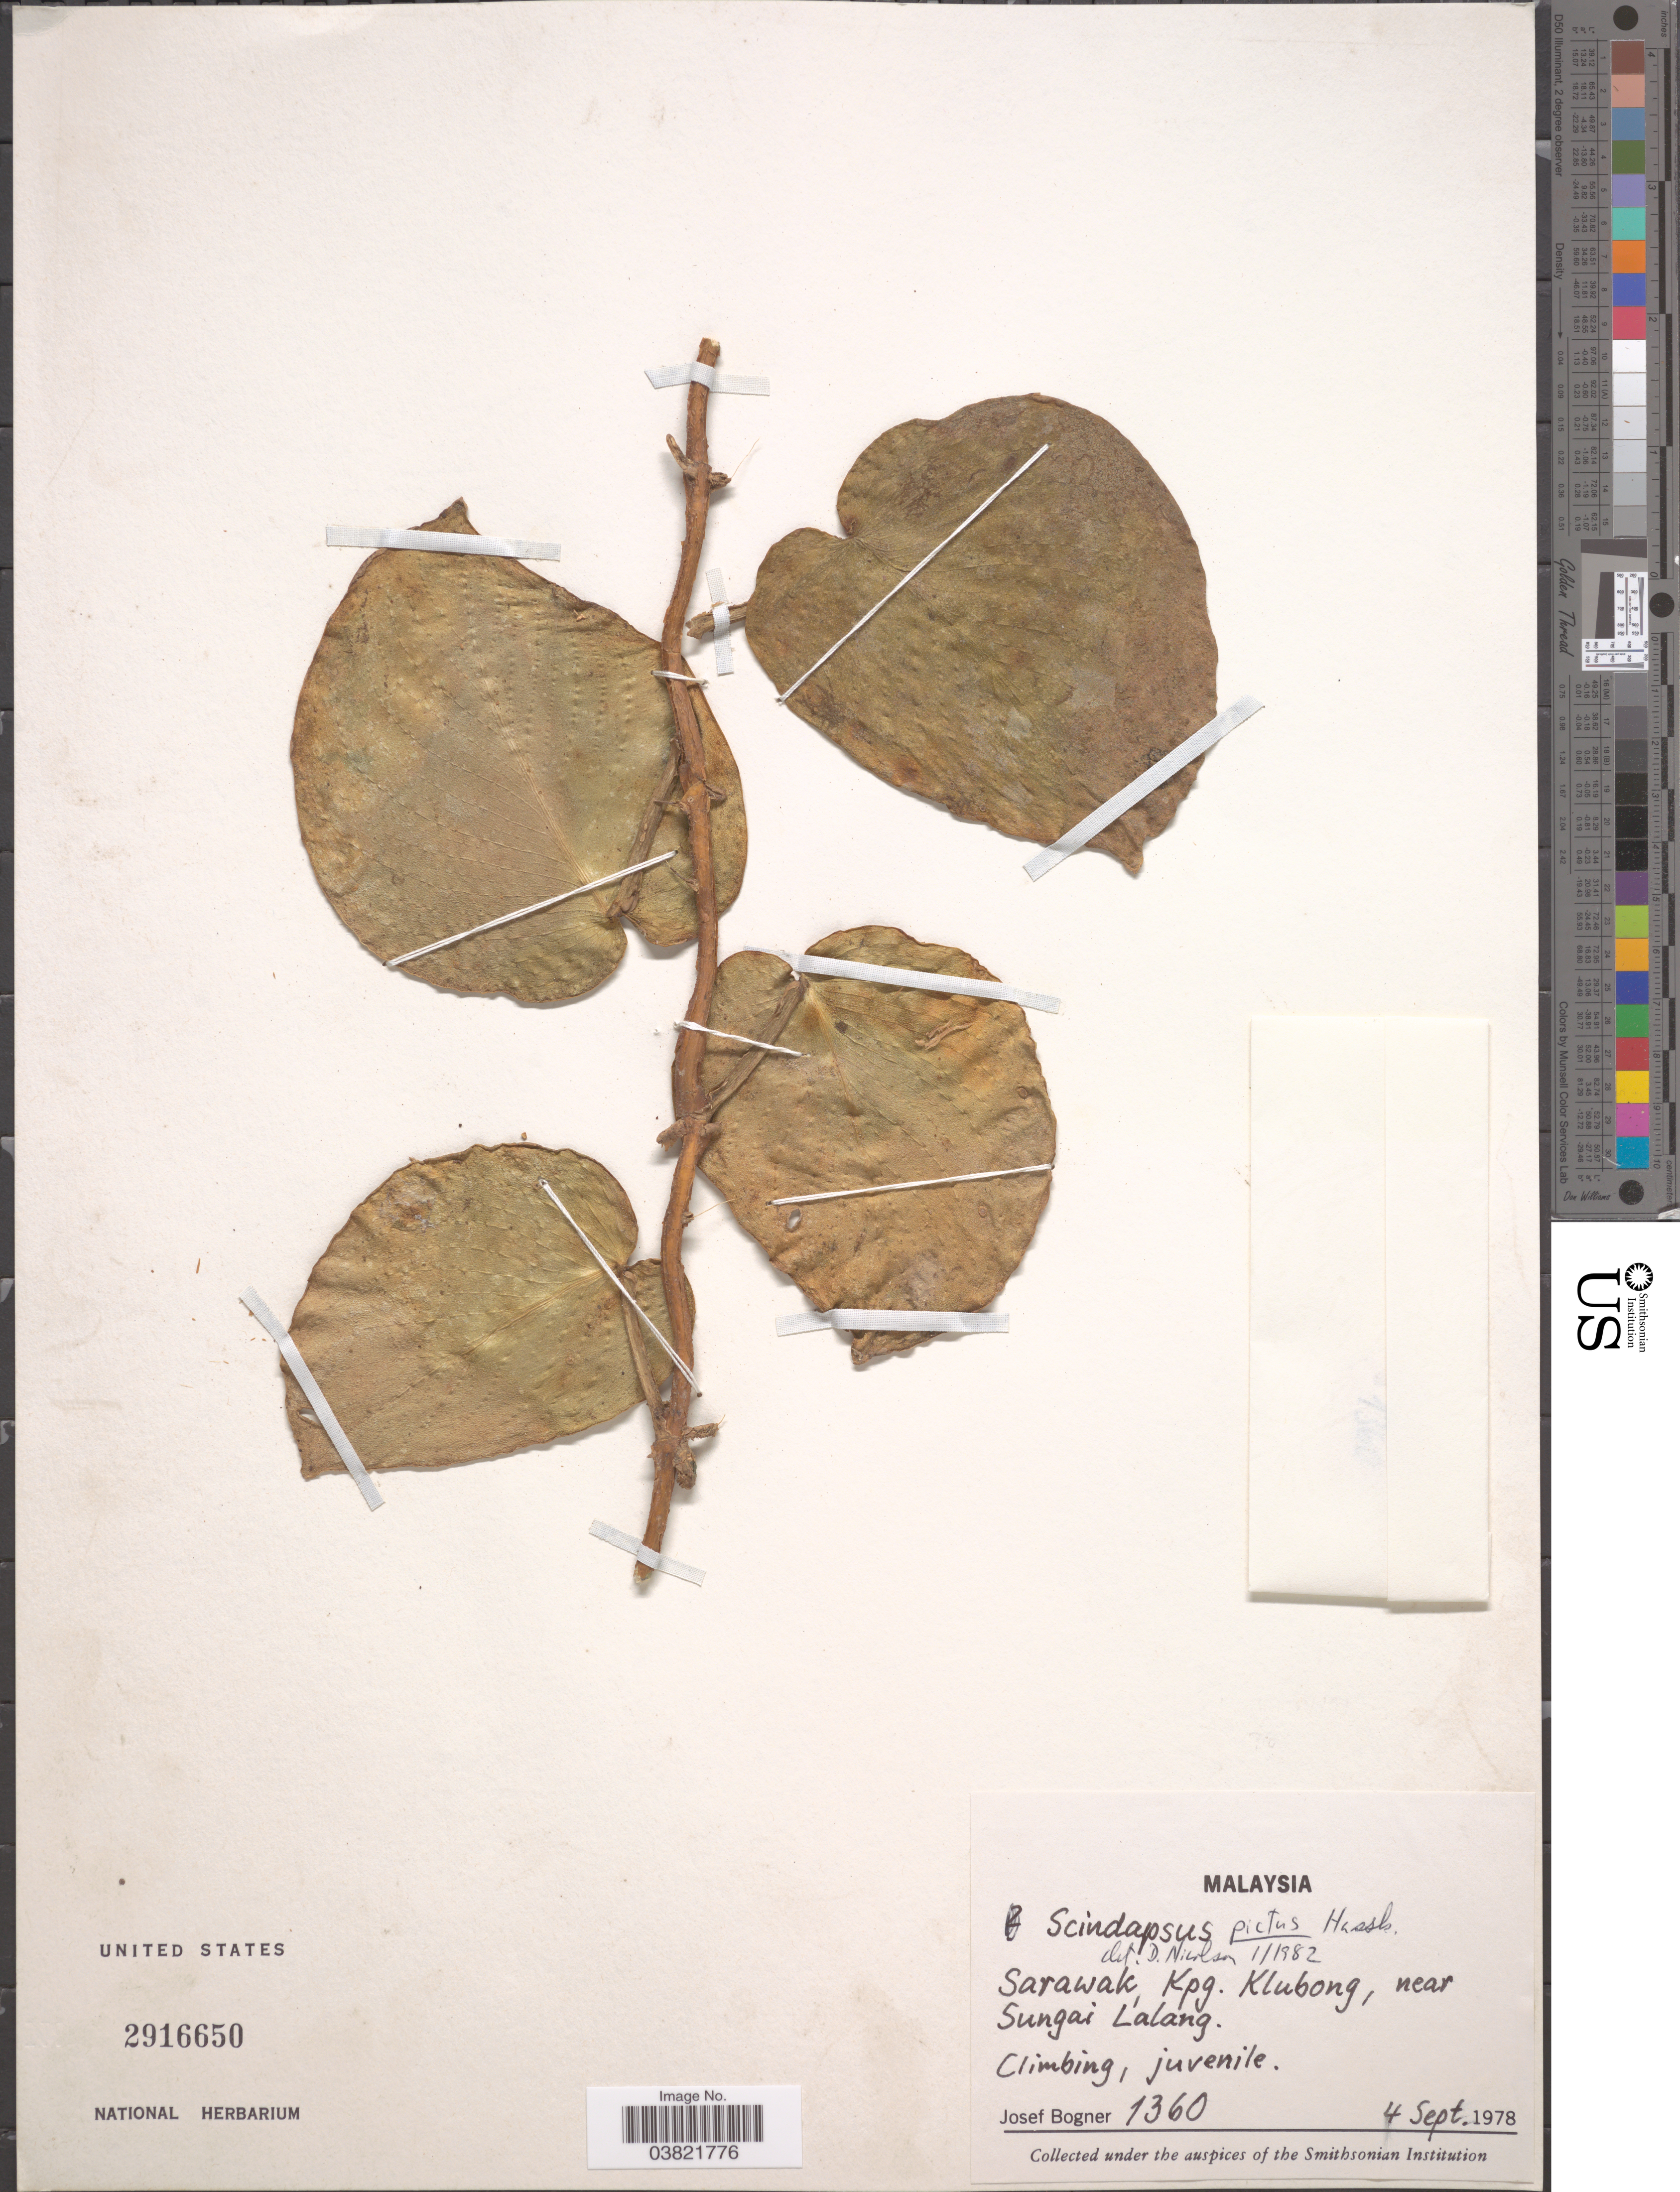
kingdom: Plantae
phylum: Tracheophyta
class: Liliopsida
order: Alismatales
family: Araceae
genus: Scindapsus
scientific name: Scindapsus pictus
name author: Hassk.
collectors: J. Bogner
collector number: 1360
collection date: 1978-09-04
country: Malaysia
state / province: Sarawak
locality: Kpg. Klubong, near Sungai Lalang.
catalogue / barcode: US 2916650